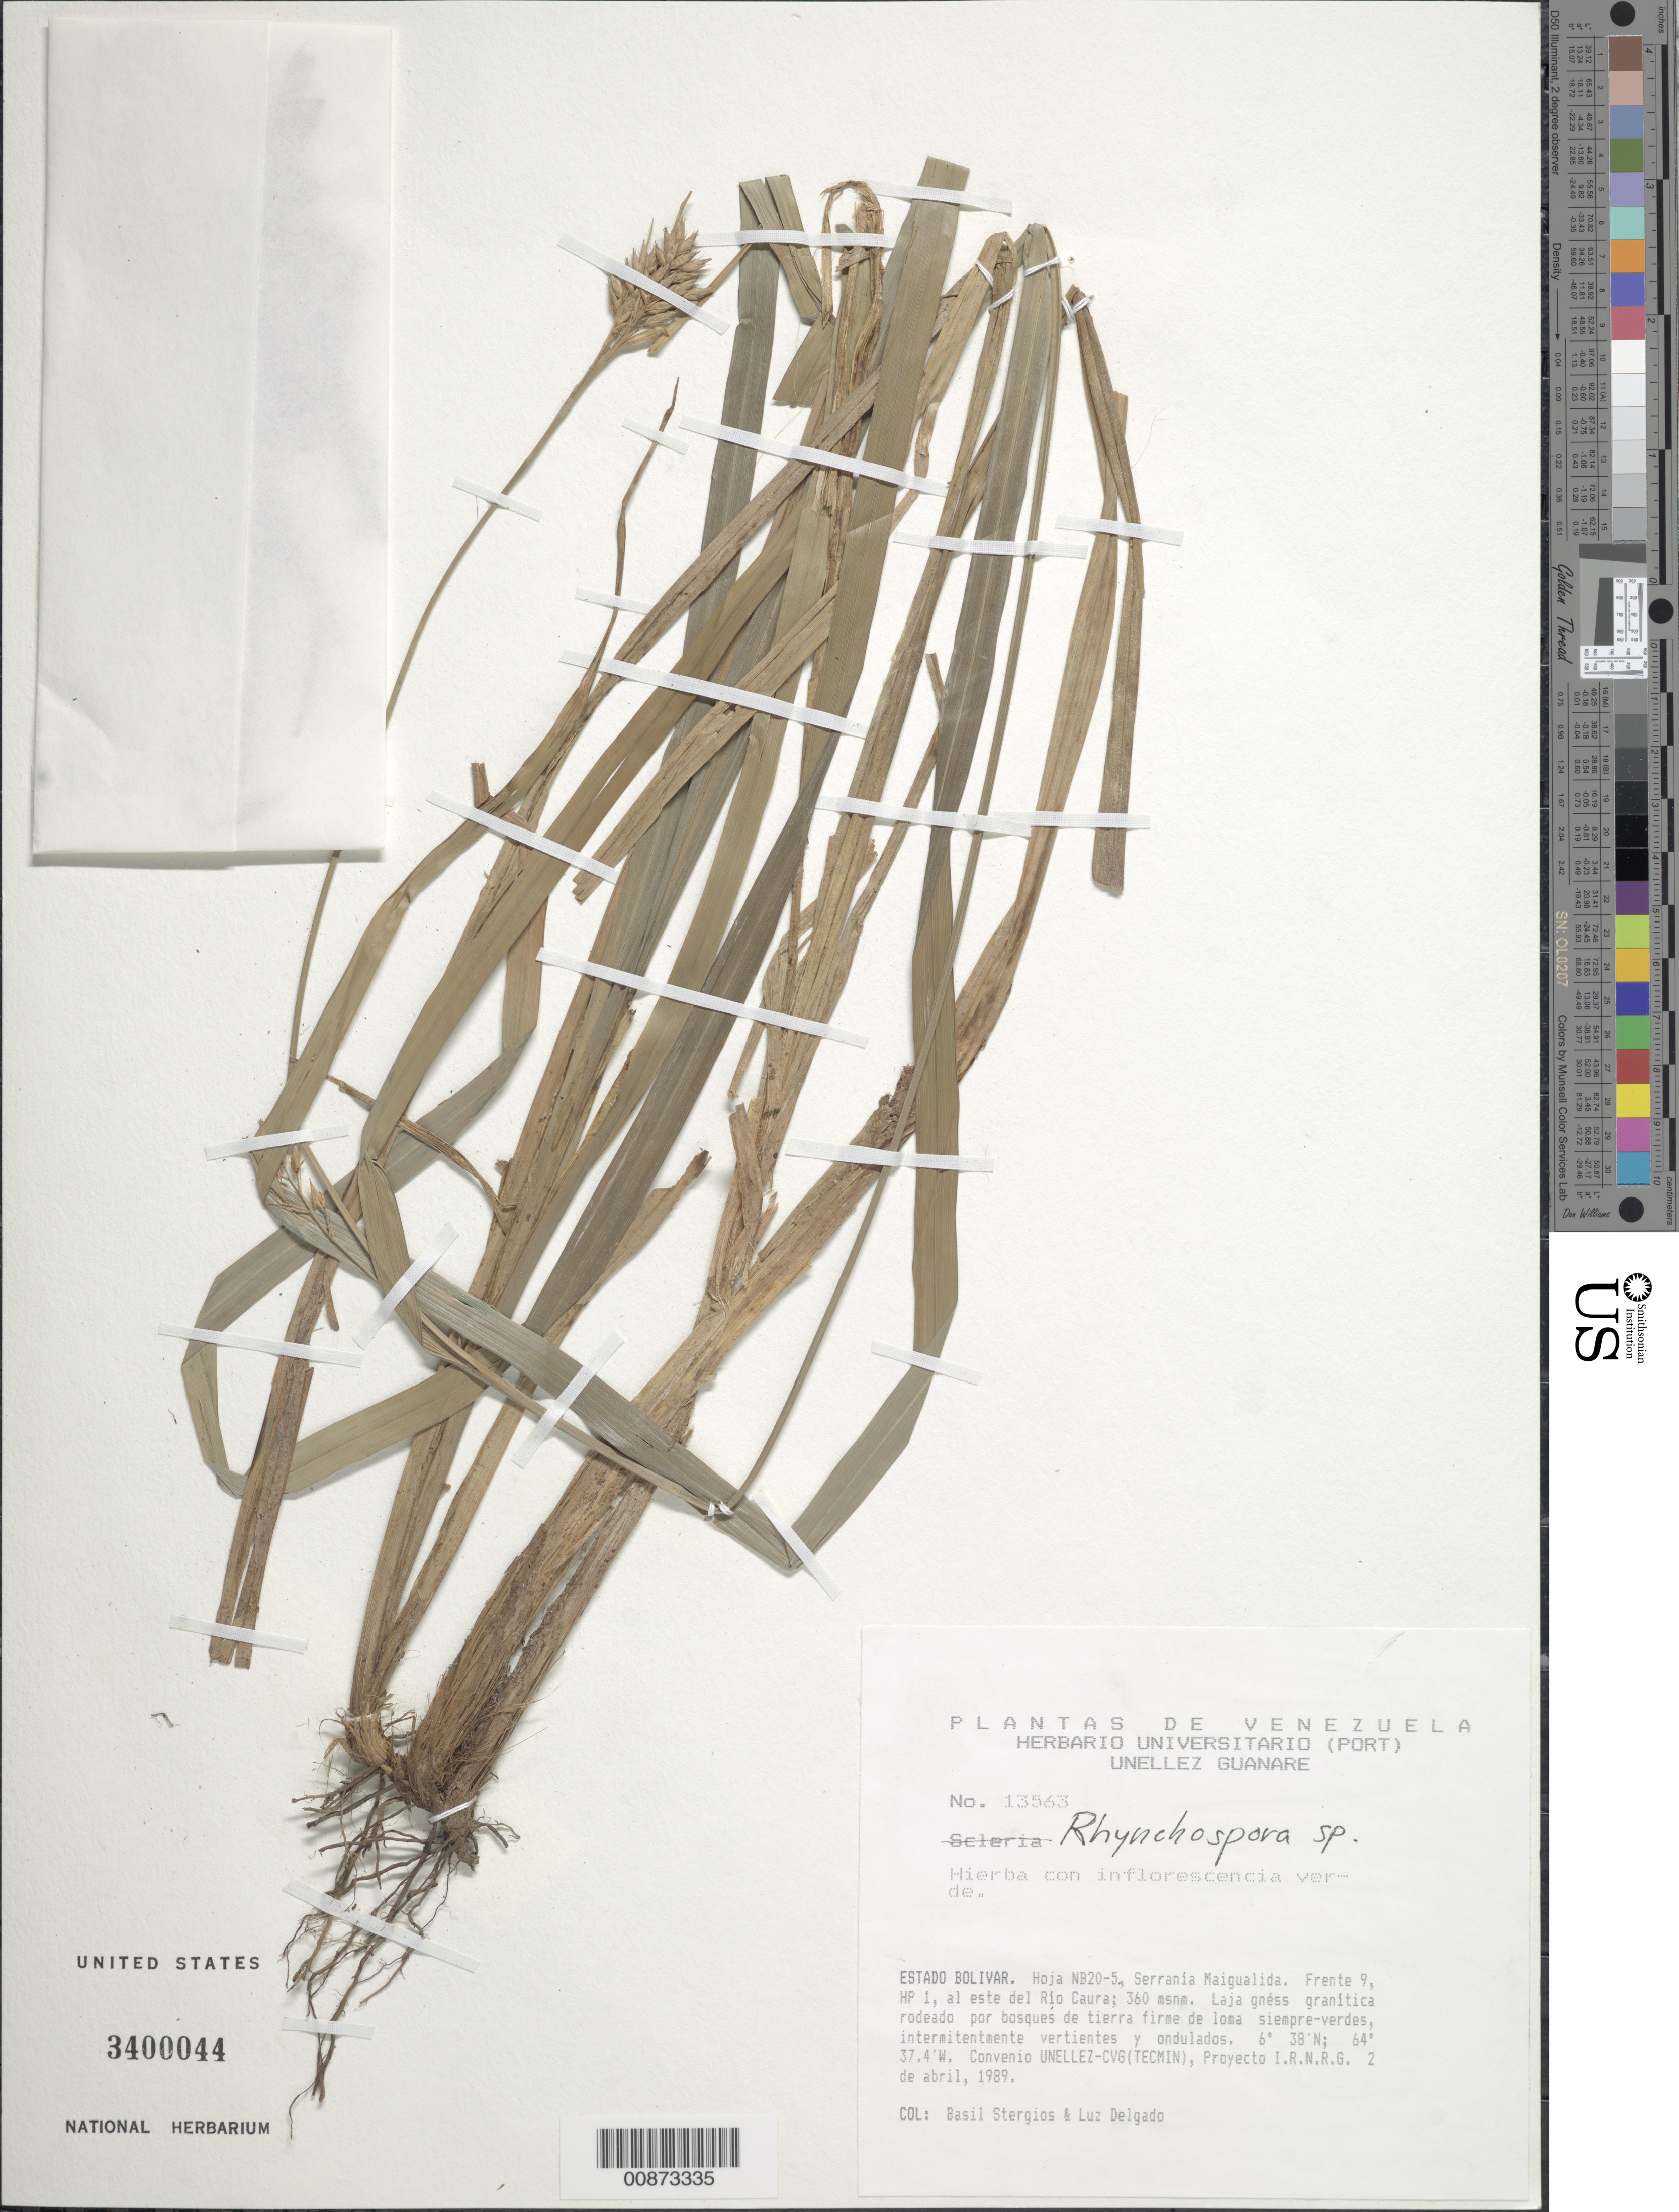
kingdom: Plantae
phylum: Tracheophyta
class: Liliopsida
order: Poales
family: Cyperaceae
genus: Rhynchospora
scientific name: Rhynchospora sp.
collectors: B. G. Stergios & L. Delgado V.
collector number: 13563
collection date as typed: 2-Apr-89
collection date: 1989-04-02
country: Venezuela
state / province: Bolívar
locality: Serrania Maigualida, E del río Caura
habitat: Laja gness granítica rodeado por bosques de tierra firme de loma siempre-verdes, intermitentmente vertientes y ondulados; en hueco o sobre laja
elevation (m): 360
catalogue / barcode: US 3400044